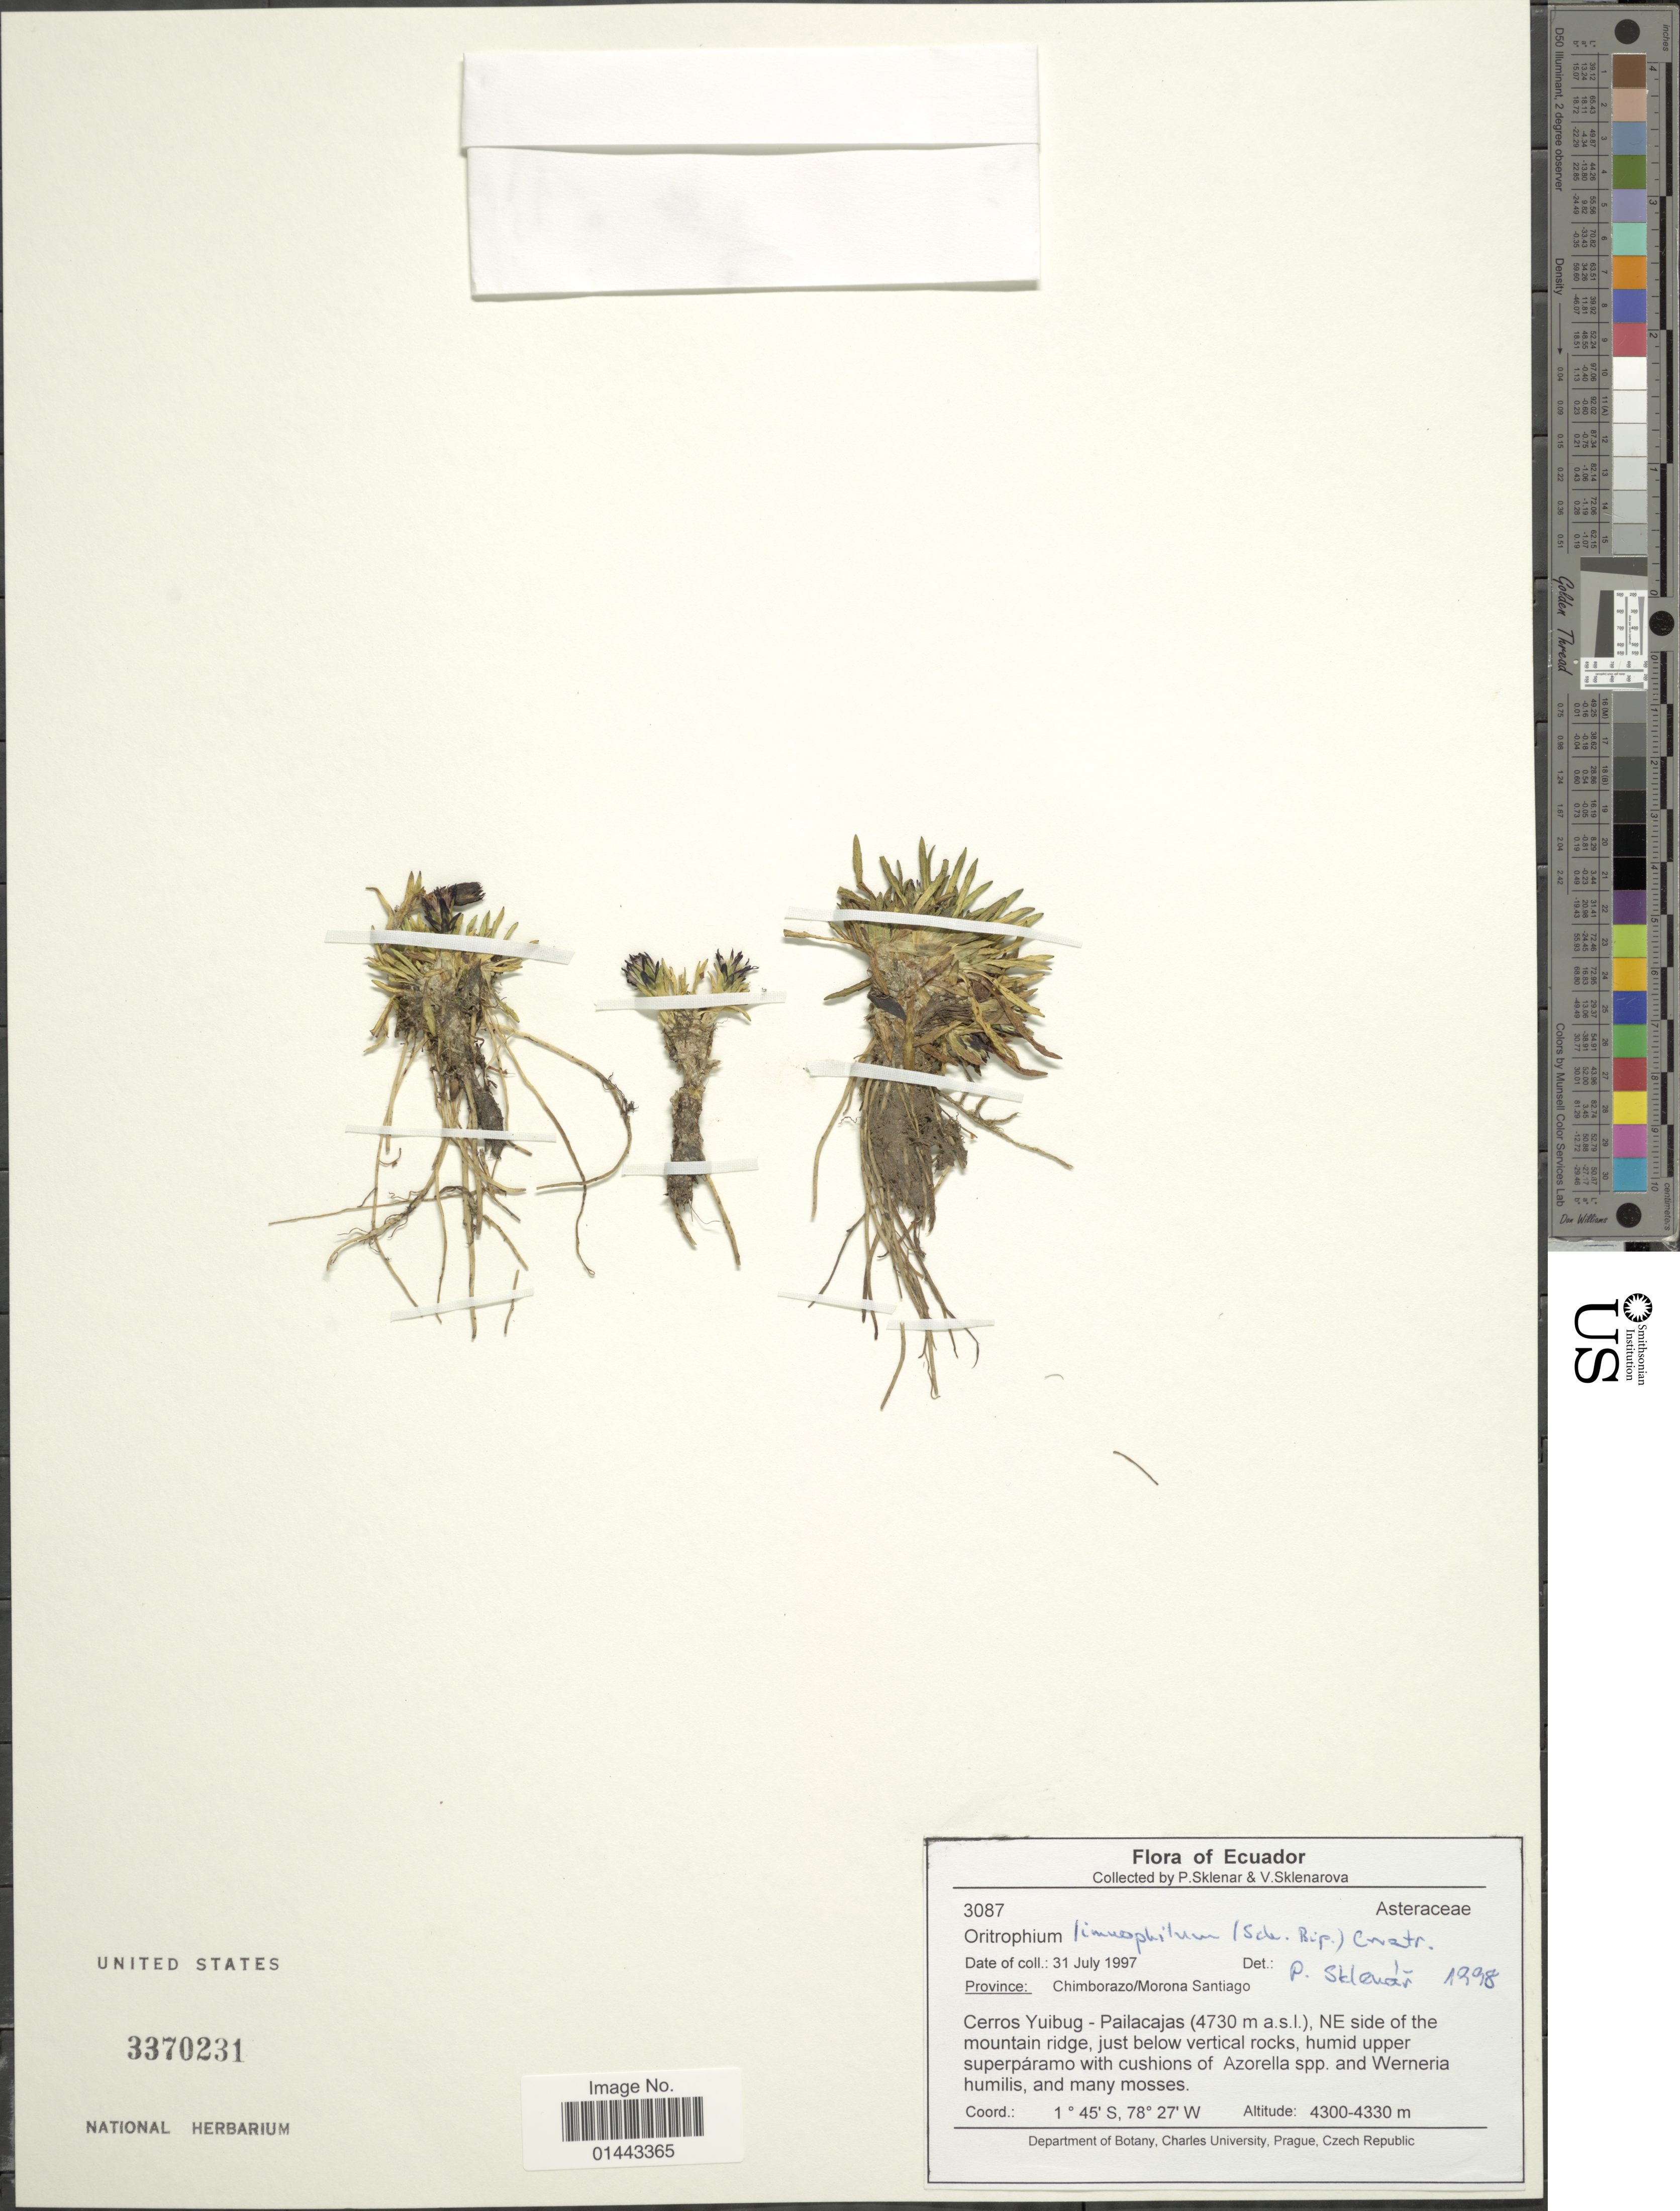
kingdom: Plantae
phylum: Tracheophyta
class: Magnoliopsida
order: Asterales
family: Asteraceae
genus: Oritrophium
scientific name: Oritrophium limnophilum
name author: (Sch. Bip.) Cuatrec.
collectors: P. Sklenár & V. Sklenárová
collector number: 3087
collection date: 1997-07-31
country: Ecuador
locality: Province: Chimborazo/Morona-Santiago, Cerros Yuibug-Pailacajas, NE side of the mountain ridge, just below vertical rocks.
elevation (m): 4730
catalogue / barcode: US 3370231